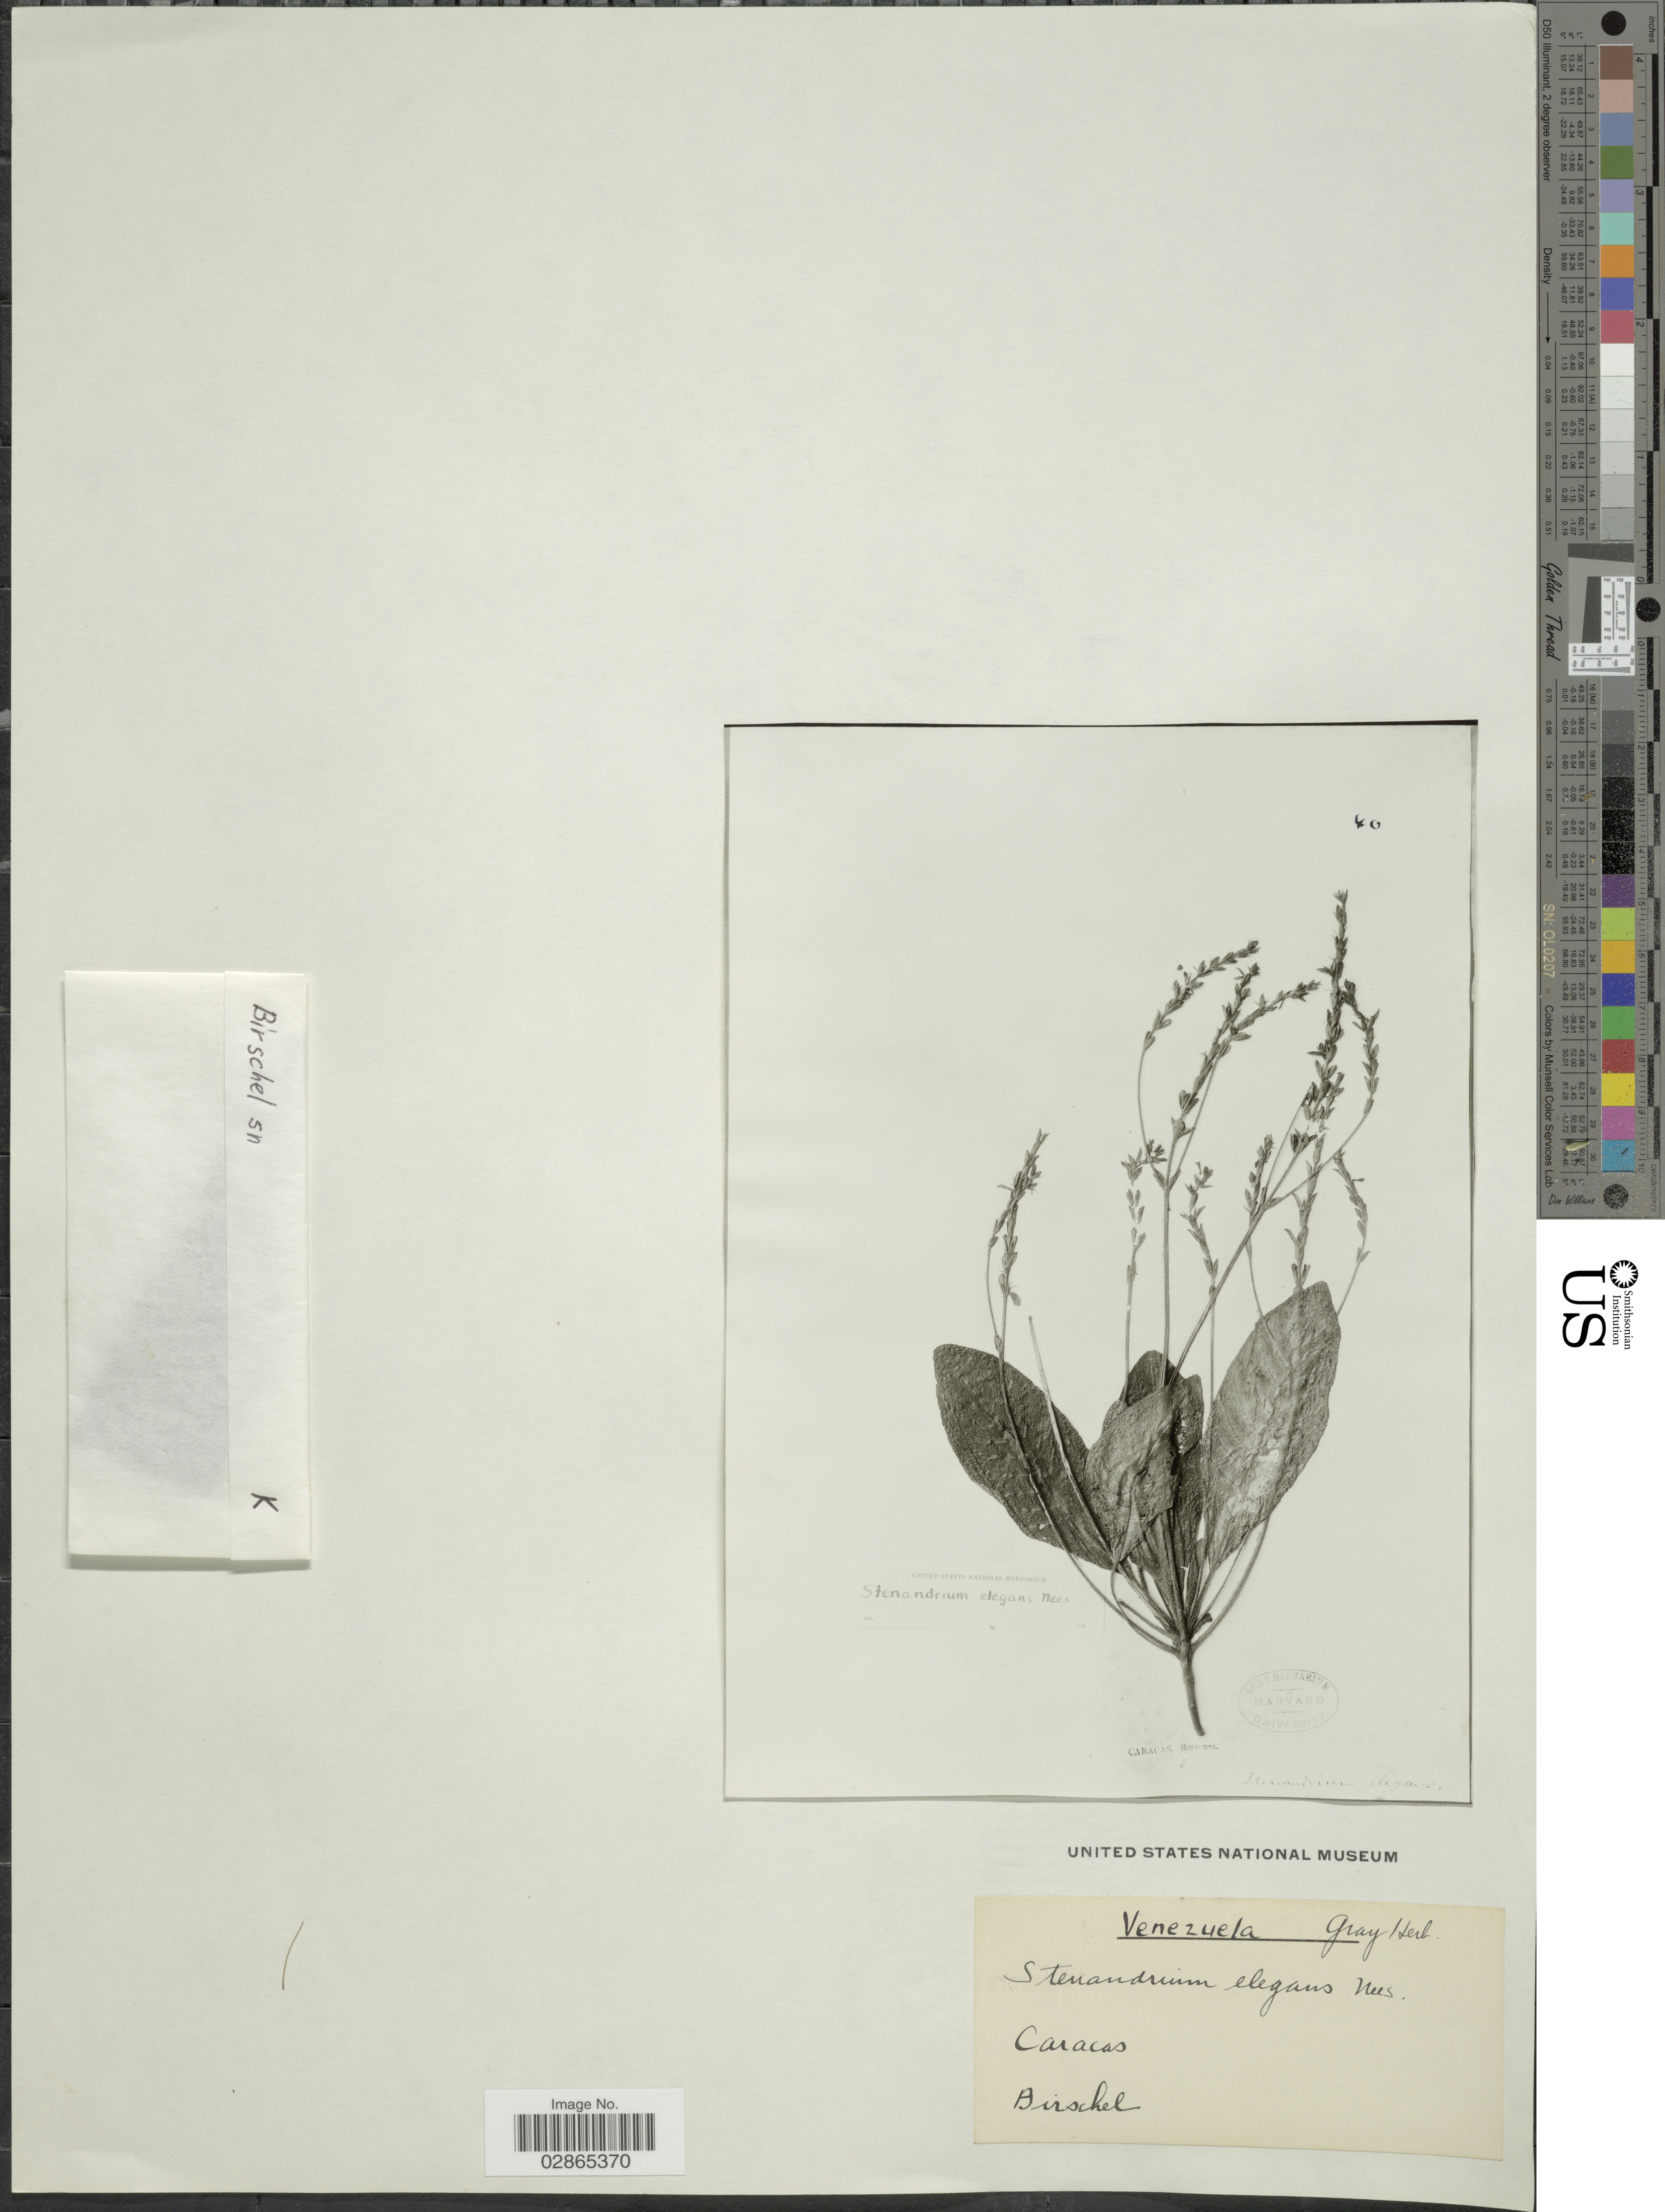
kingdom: Plantae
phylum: Tracheophyta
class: Magnoliopsida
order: Lamiales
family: Acanthaceae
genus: Stenandrium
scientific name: Stenandrium elegans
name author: Nees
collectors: Birschel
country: Venezuela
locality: Caracas.